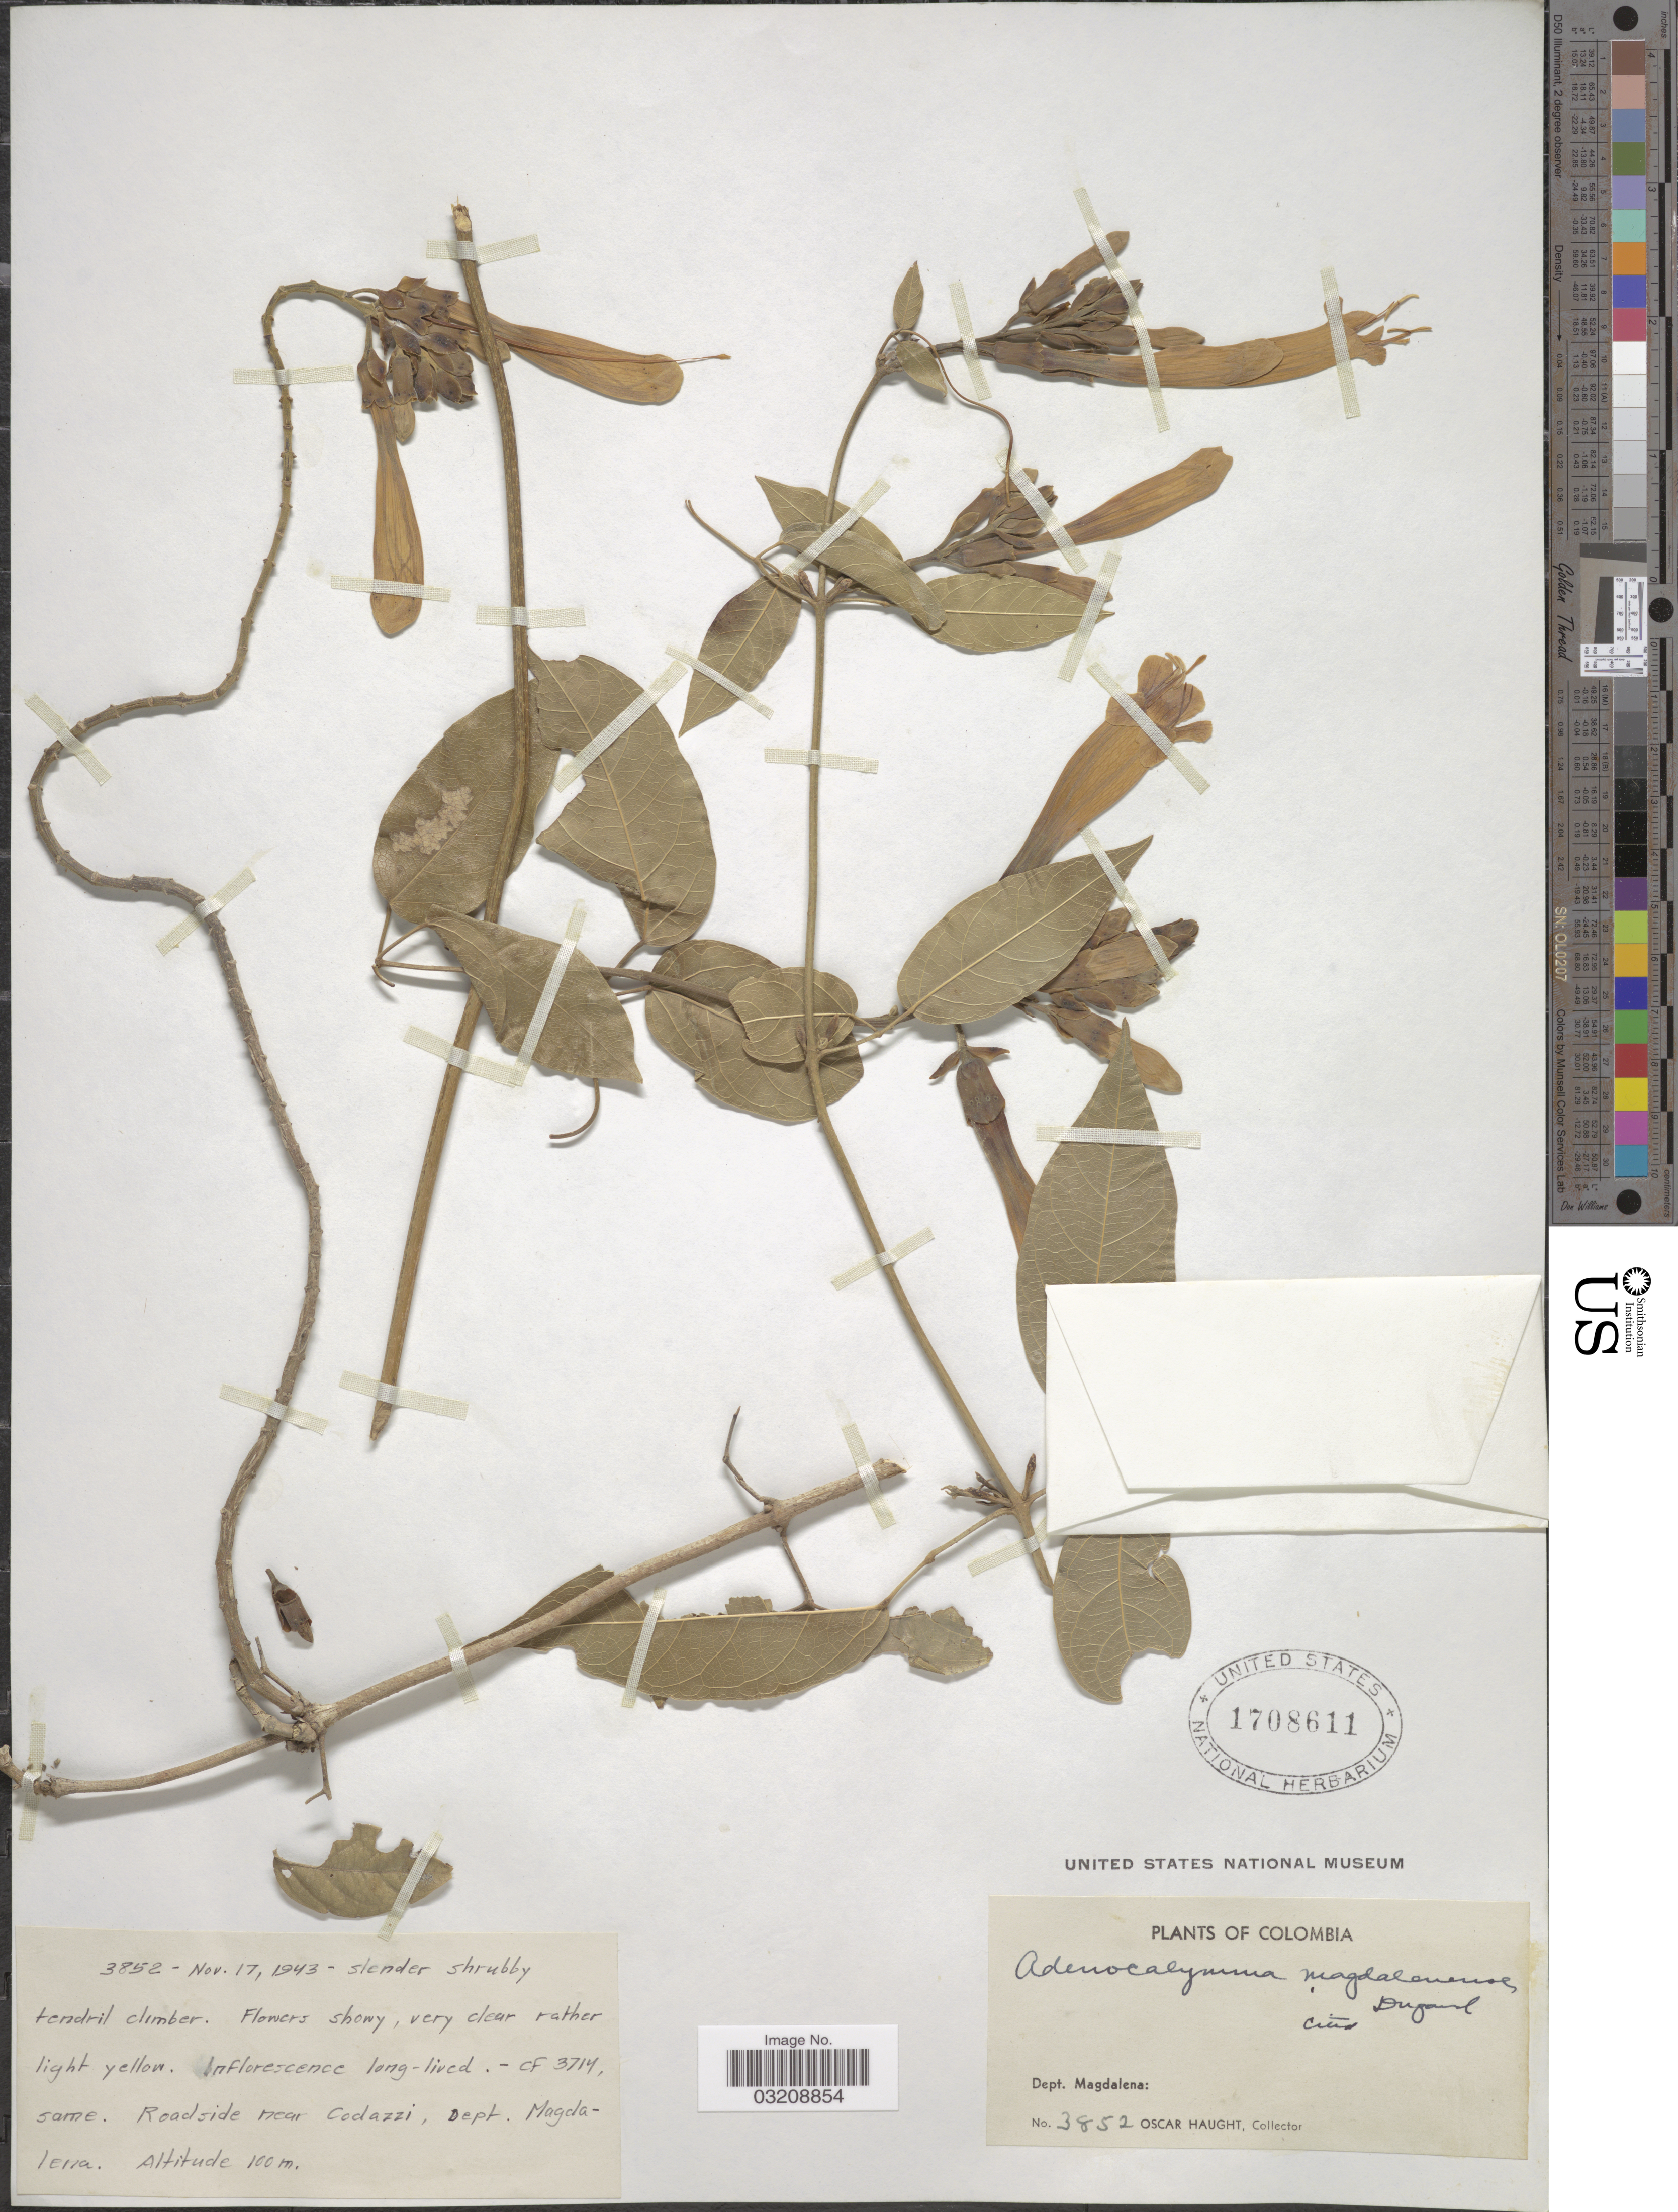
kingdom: Plantae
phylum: Tracheophyta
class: Magnoliopsida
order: Lamiales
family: Bignoniaceae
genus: Adenocalymma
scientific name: Adenocalymma magdalenense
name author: Dugand G.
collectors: O. L. Haught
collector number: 3852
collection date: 1943-11-17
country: Colombia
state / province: Magdalena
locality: Roadside near Codazzi, Dept. Magdalena.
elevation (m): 100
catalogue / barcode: US 1708611